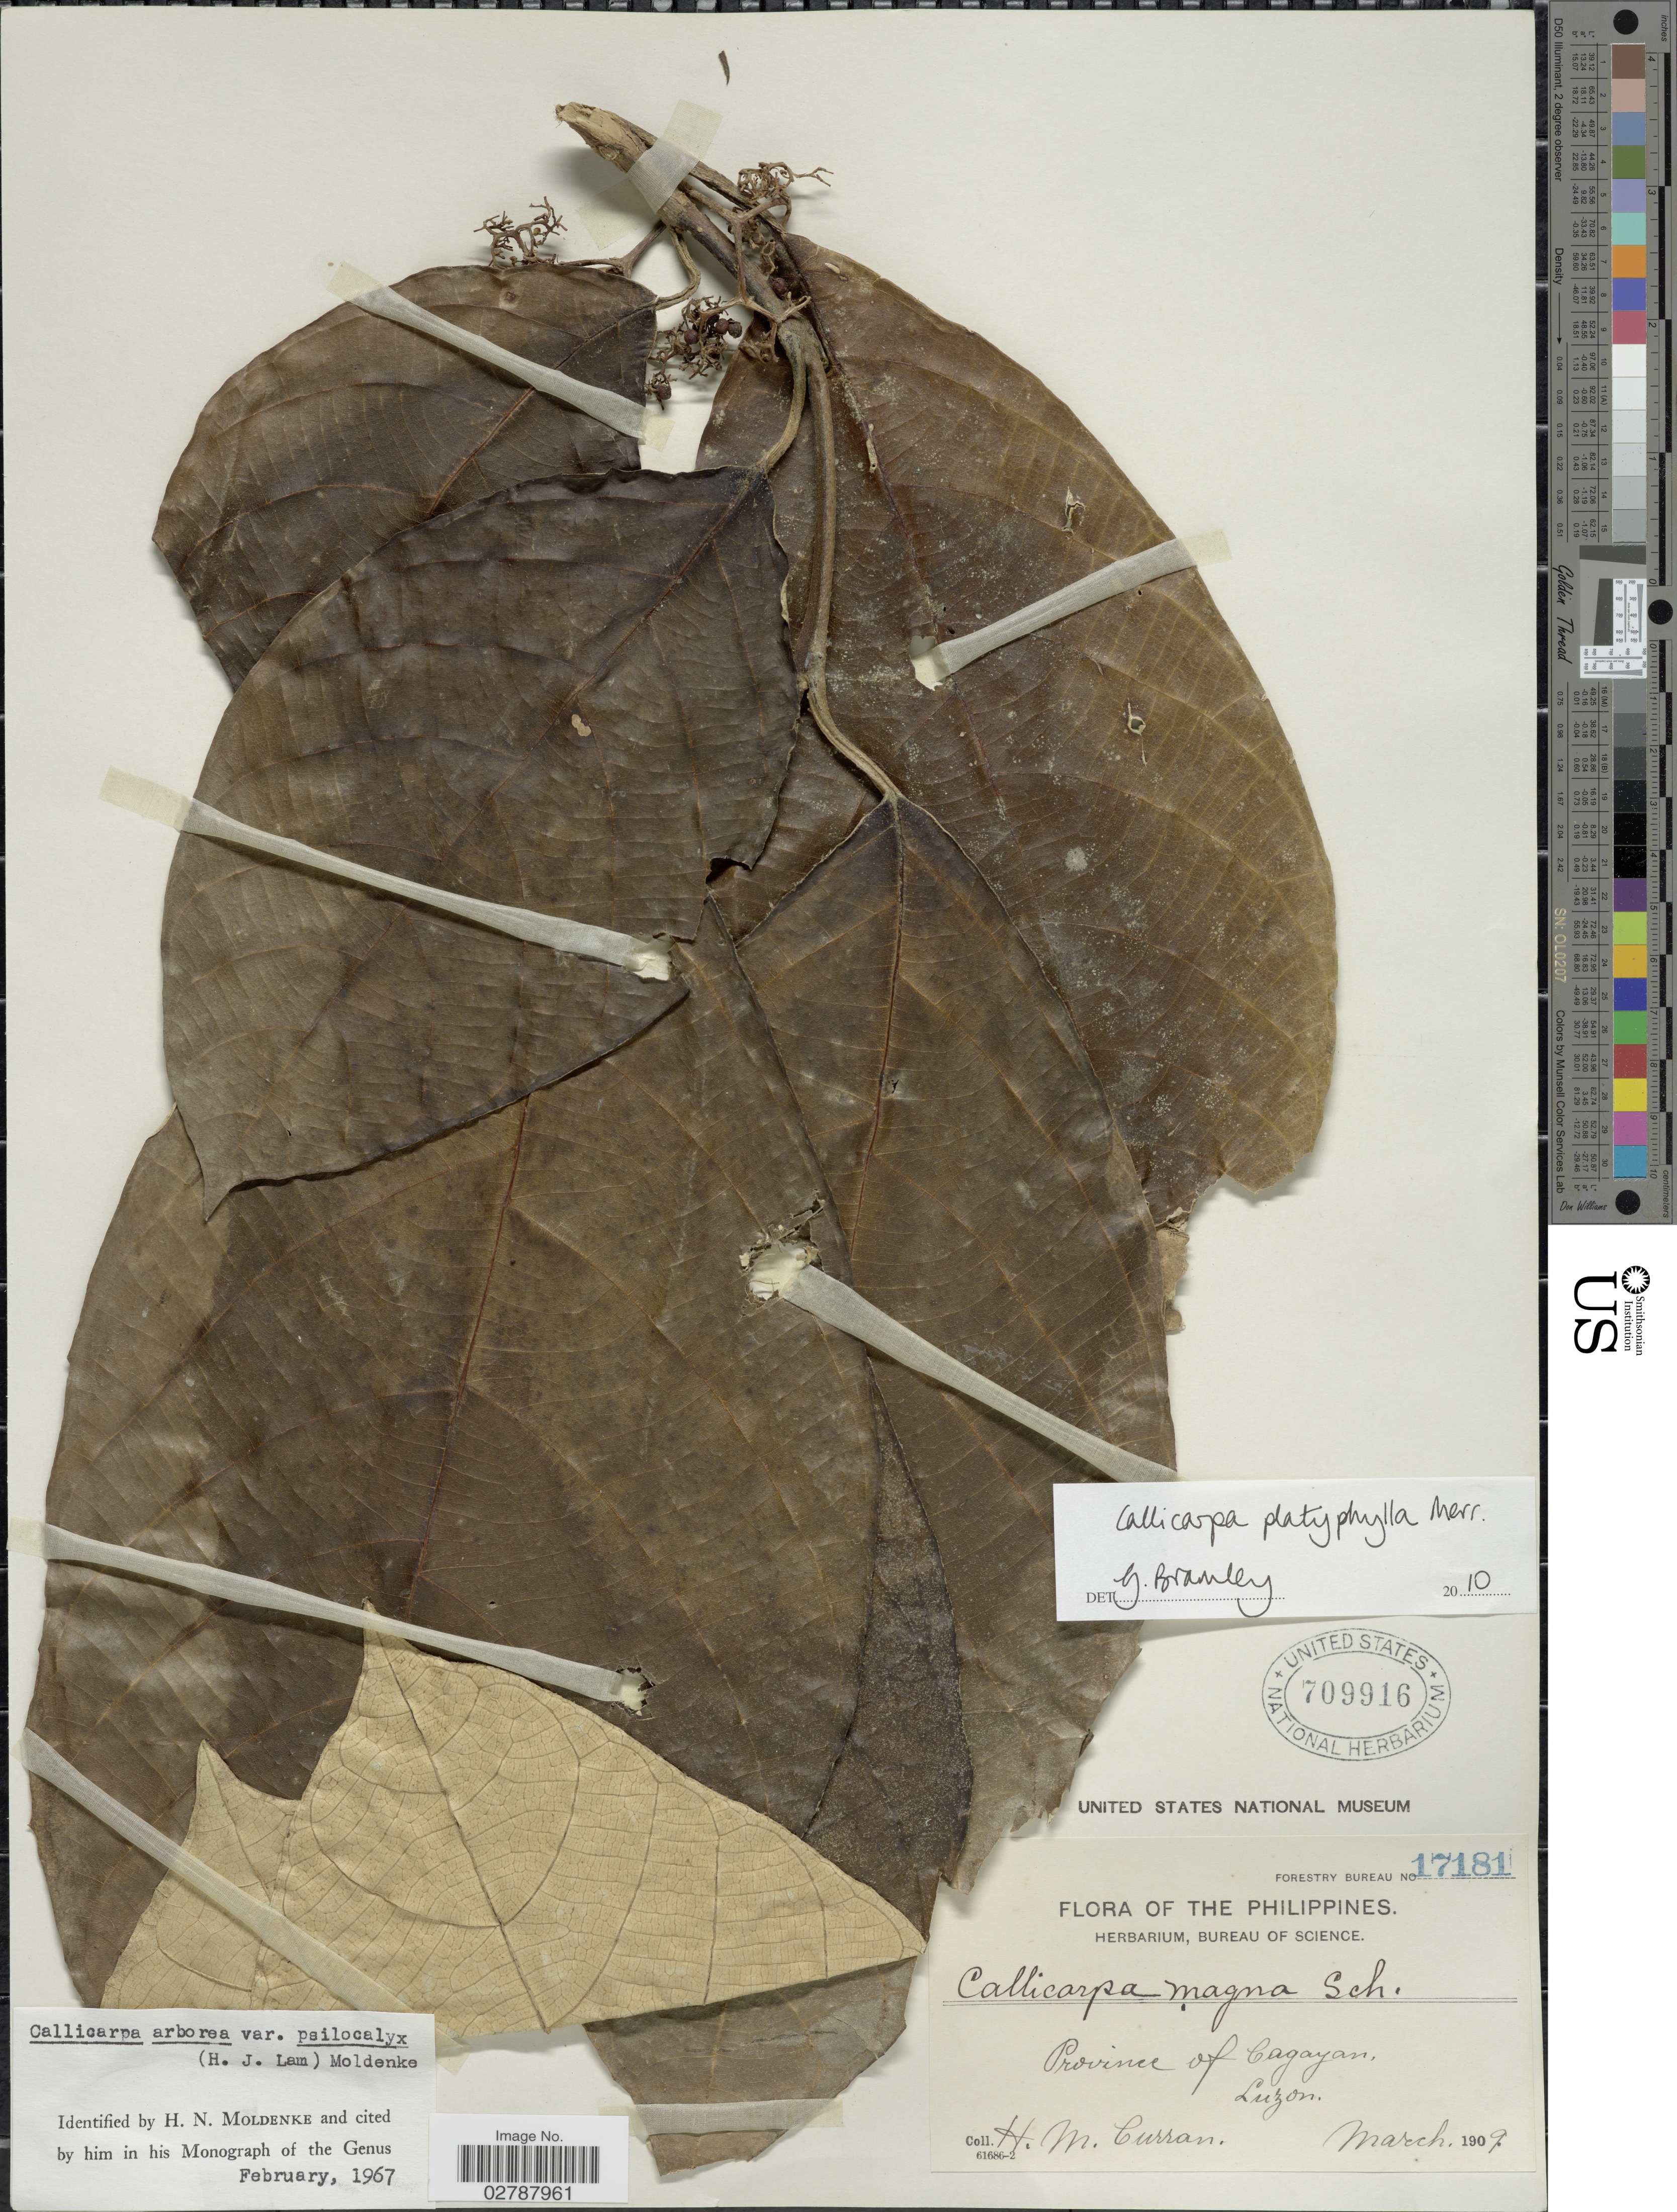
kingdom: Plantae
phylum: Tracheophyta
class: Magnoliopsida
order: Lamiales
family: Lamiaceae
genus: Callicarpa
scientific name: Callicarpa platyphylla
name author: Merr.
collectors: H. M. Curran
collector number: Forestry Bureau17181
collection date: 1909-03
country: Philippines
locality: Province of Cagayan, Luzon.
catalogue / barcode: US 709916